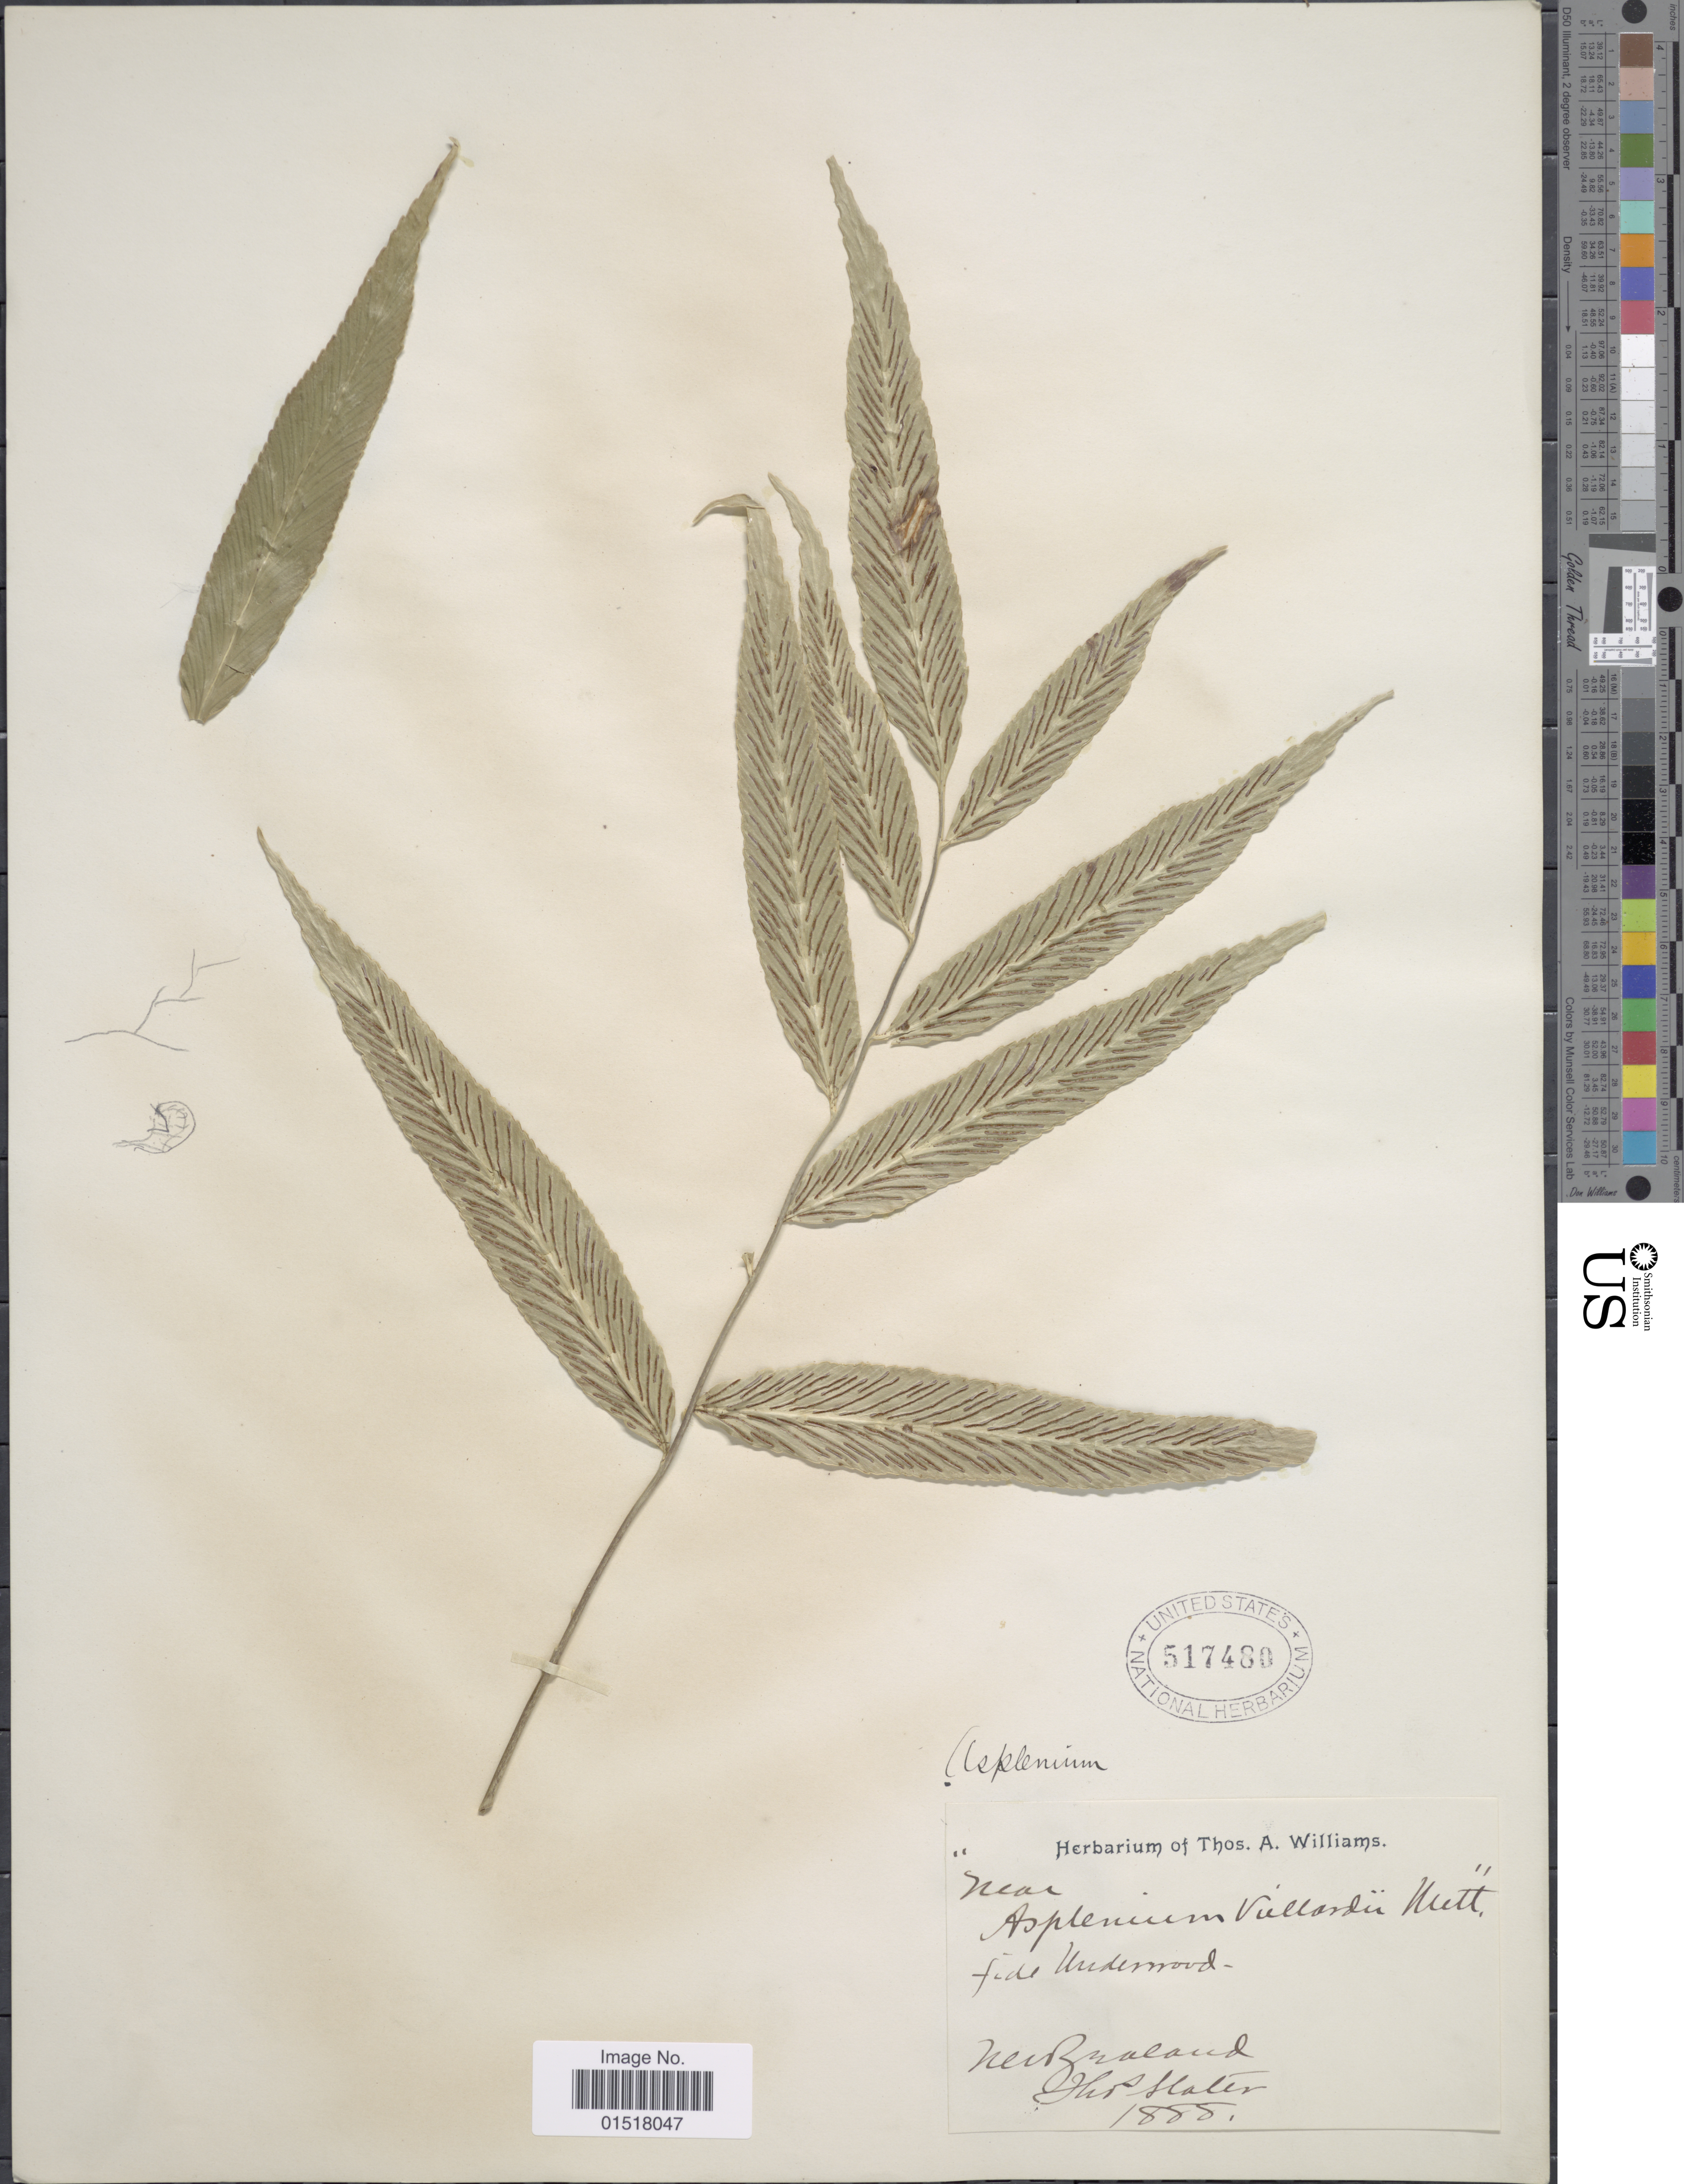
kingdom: Plantae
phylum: Tracheophyta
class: Polypodiopsida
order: Polypodiales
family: Aspleniaceae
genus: Asplenium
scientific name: Asplenium oblongifolium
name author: Colenso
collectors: T. Slater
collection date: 1888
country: New Zealand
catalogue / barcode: US 517480